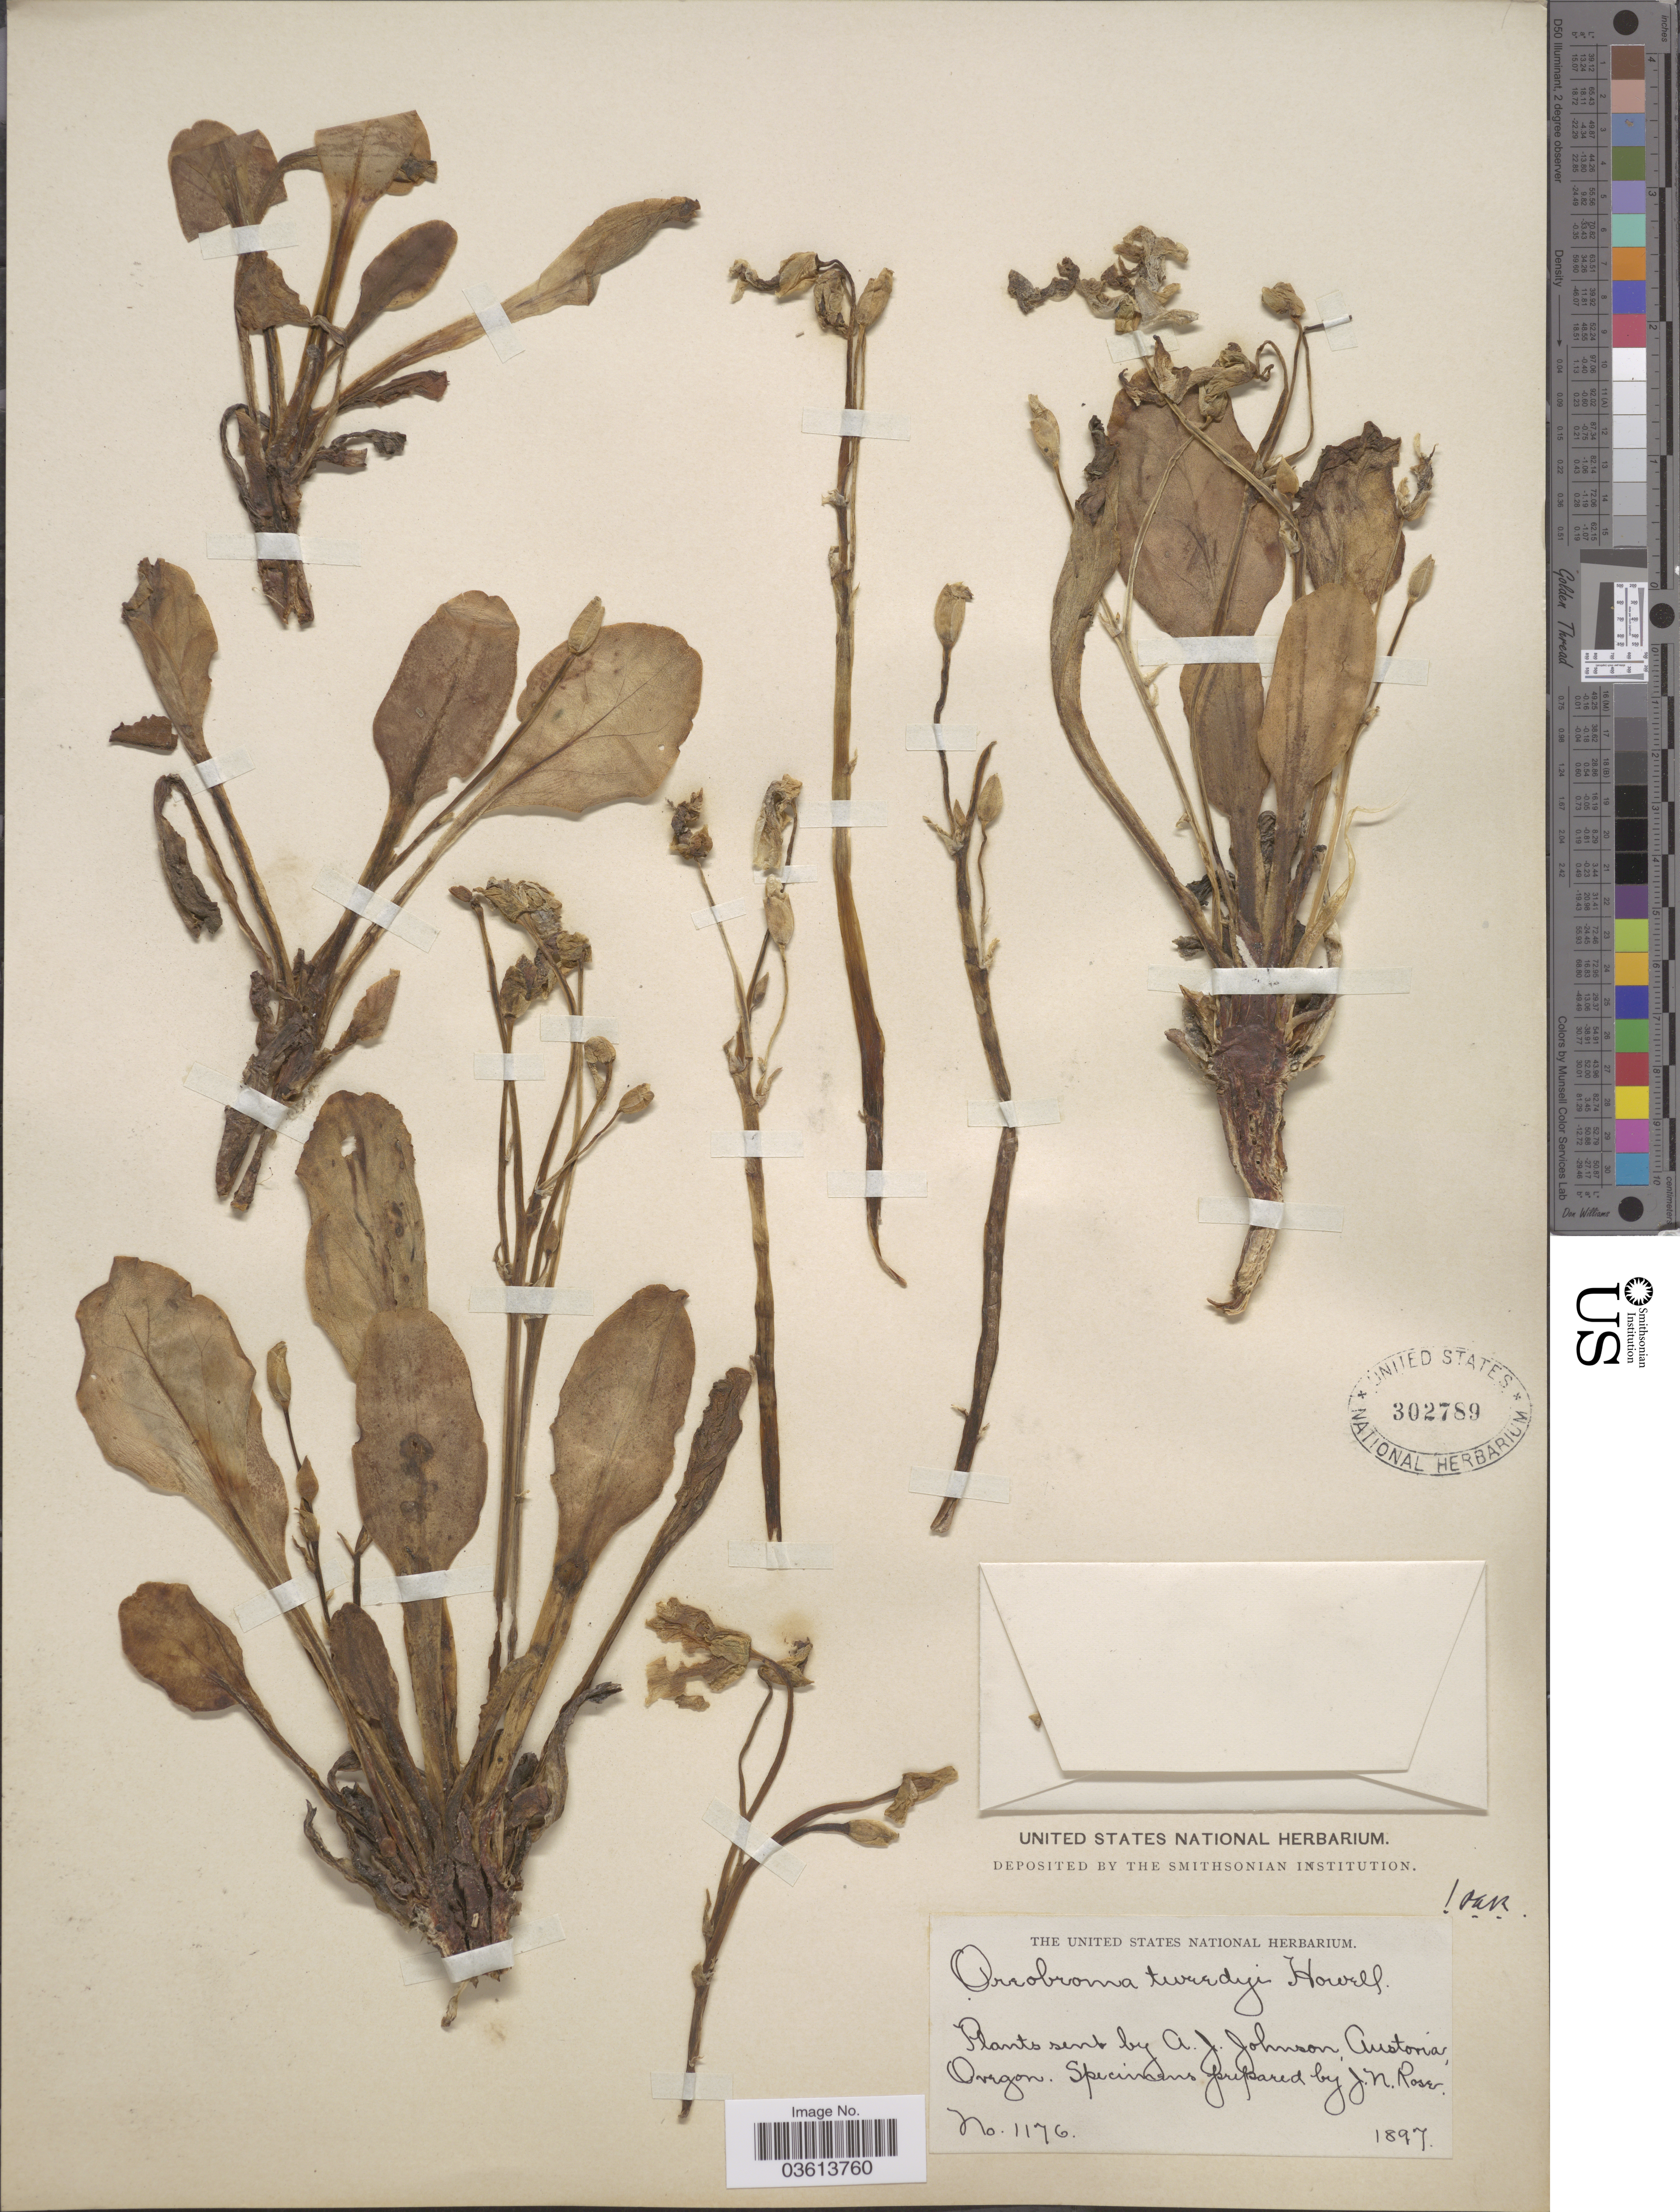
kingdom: Plantae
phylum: Tracheophyta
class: Magnoliopsida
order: Caryophyllales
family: Montiaceae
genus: Lewisiopsis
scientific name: Lewisiopsis tweedyi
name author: (A. Gray) Govaerts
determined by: Strong, Mark T., (BOT), Smithsonian Institution - National Museum of Natural History (UNITED STATES)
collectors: J. N. Rose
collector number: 1176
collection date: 1897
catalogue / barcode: US 302789